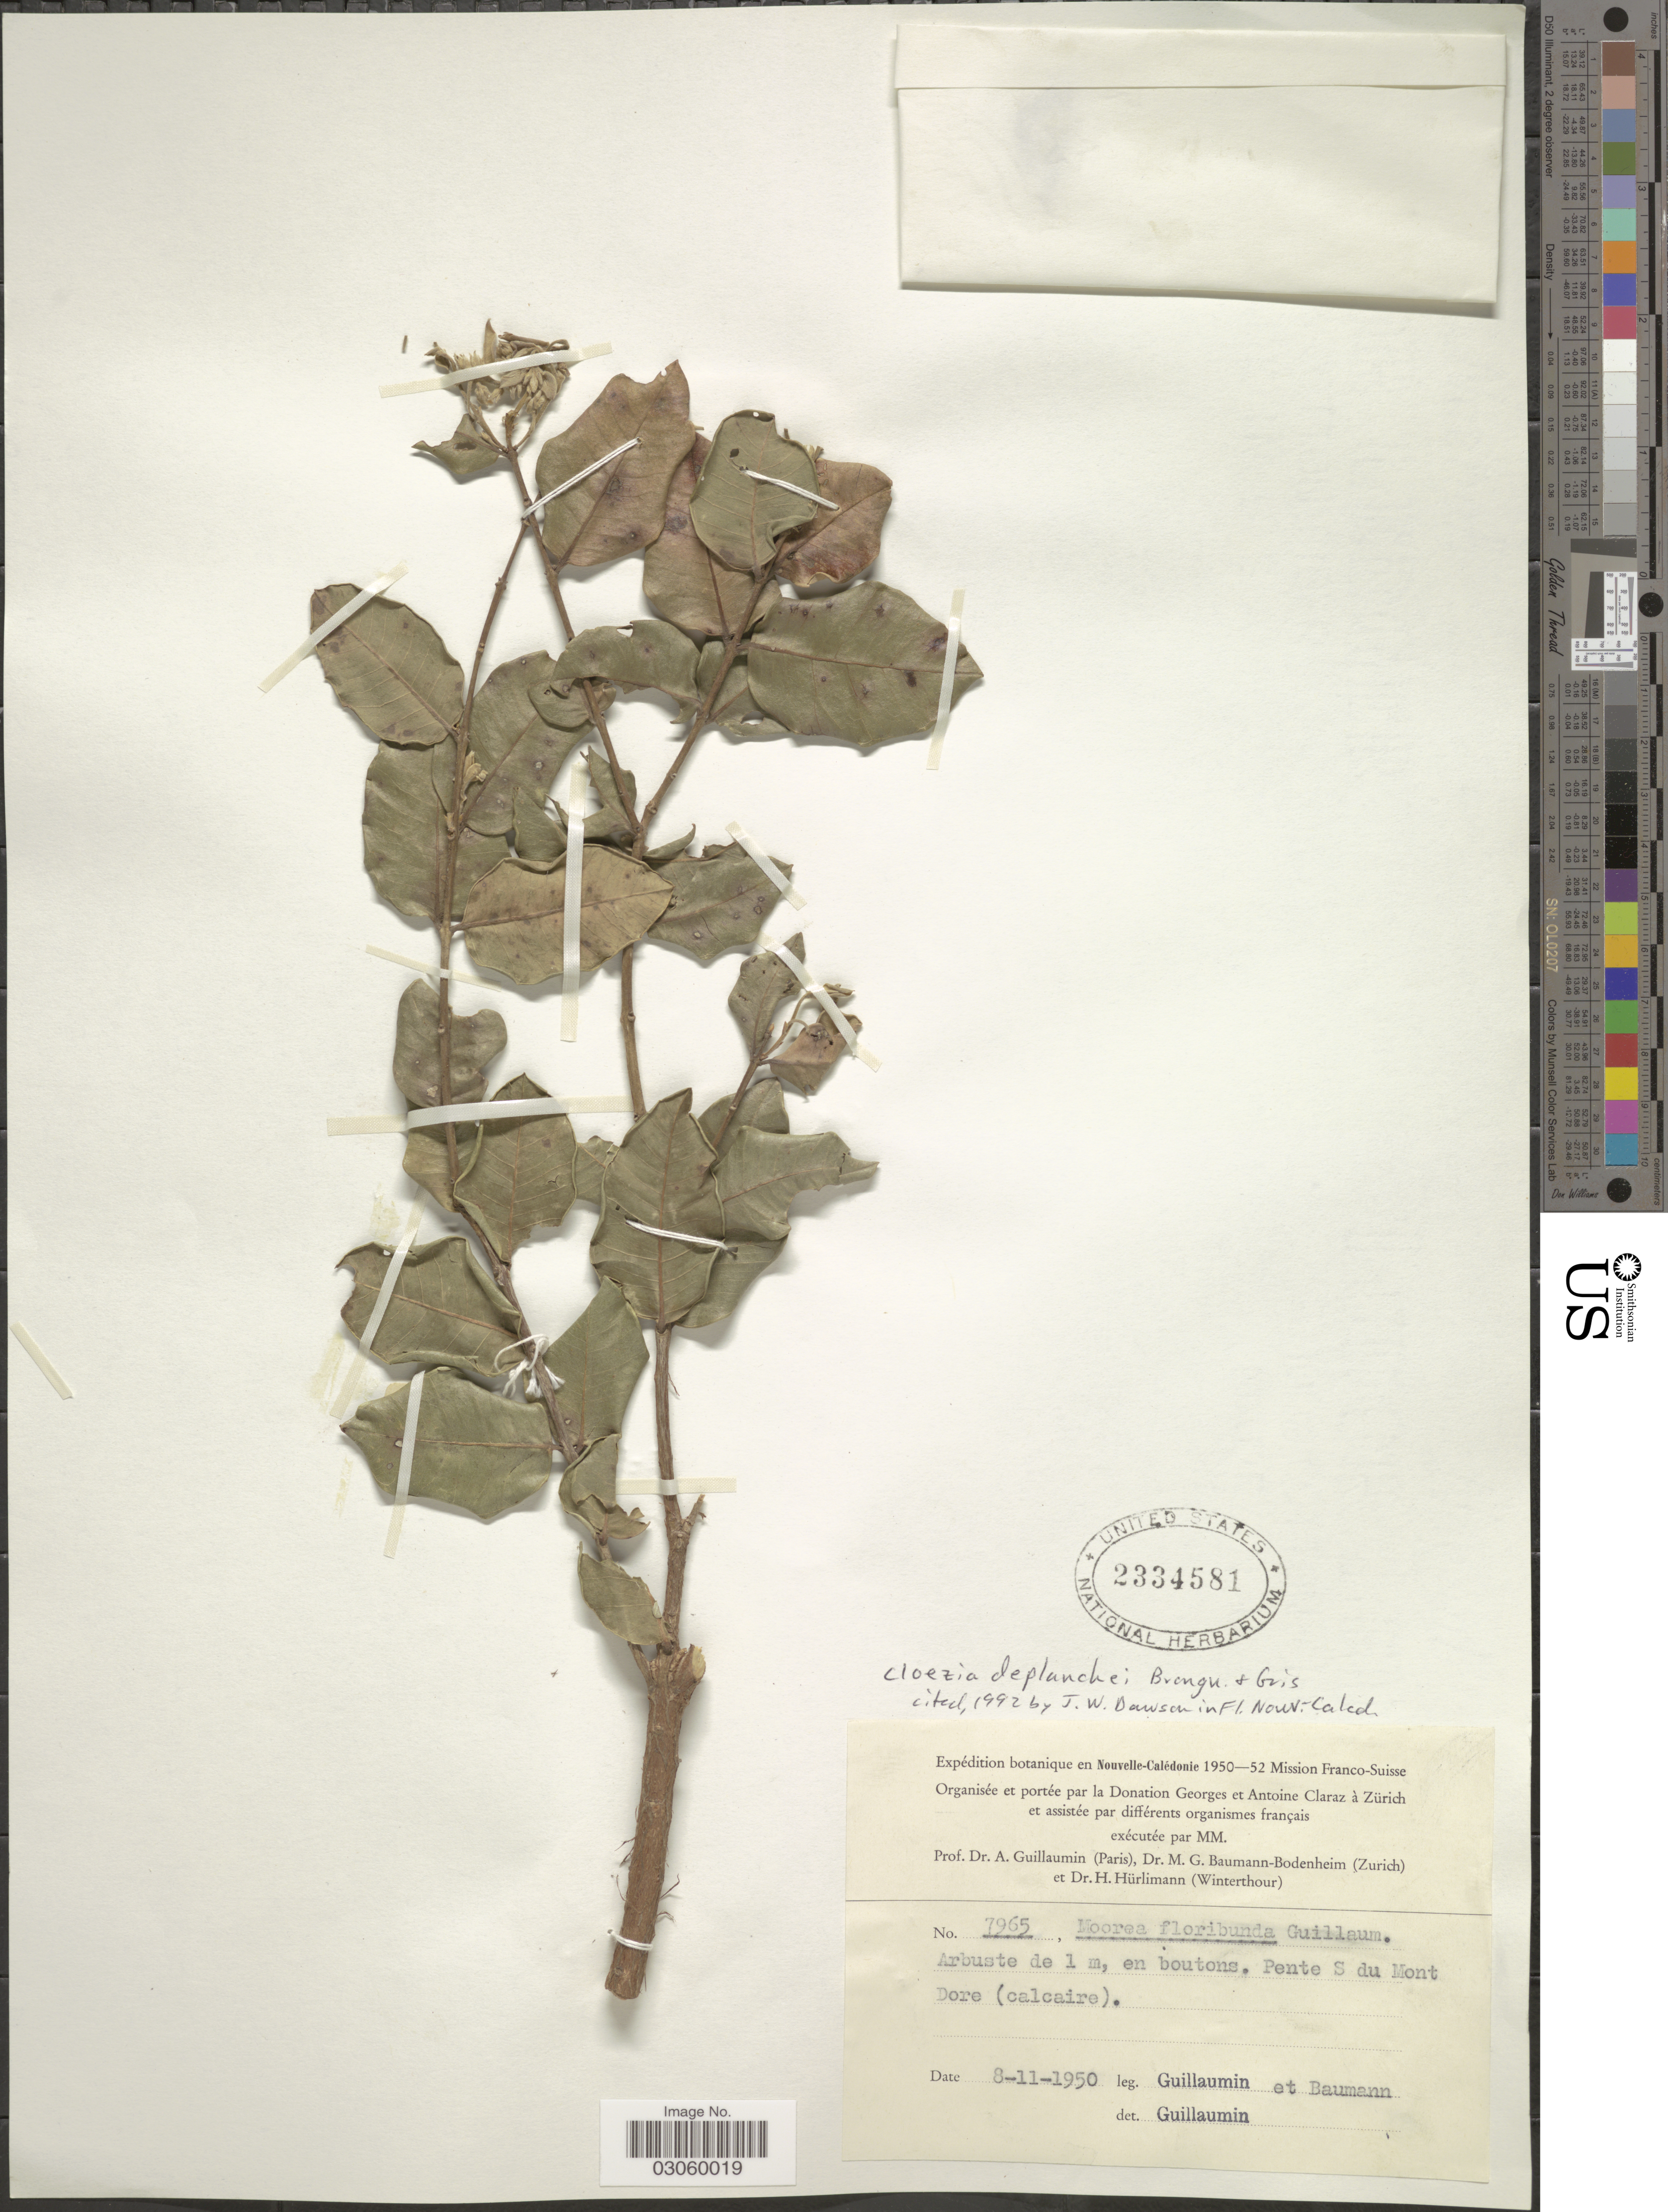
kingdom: Plantae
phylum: Tracheophyta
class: Magnoliopsida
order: Myrtales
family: Myrtaceae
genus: Cloezia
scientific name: Cloezia deplanchei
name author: Brongn. & Gris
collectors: A. Guillaumin & M. G. Baumann-Bodenheim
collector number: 7965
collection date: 1950-11-08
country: New Caledonia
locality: Nouvelle-Calédonie, Pente S du Mont Dore (calcaire).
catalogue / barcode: US 2334581